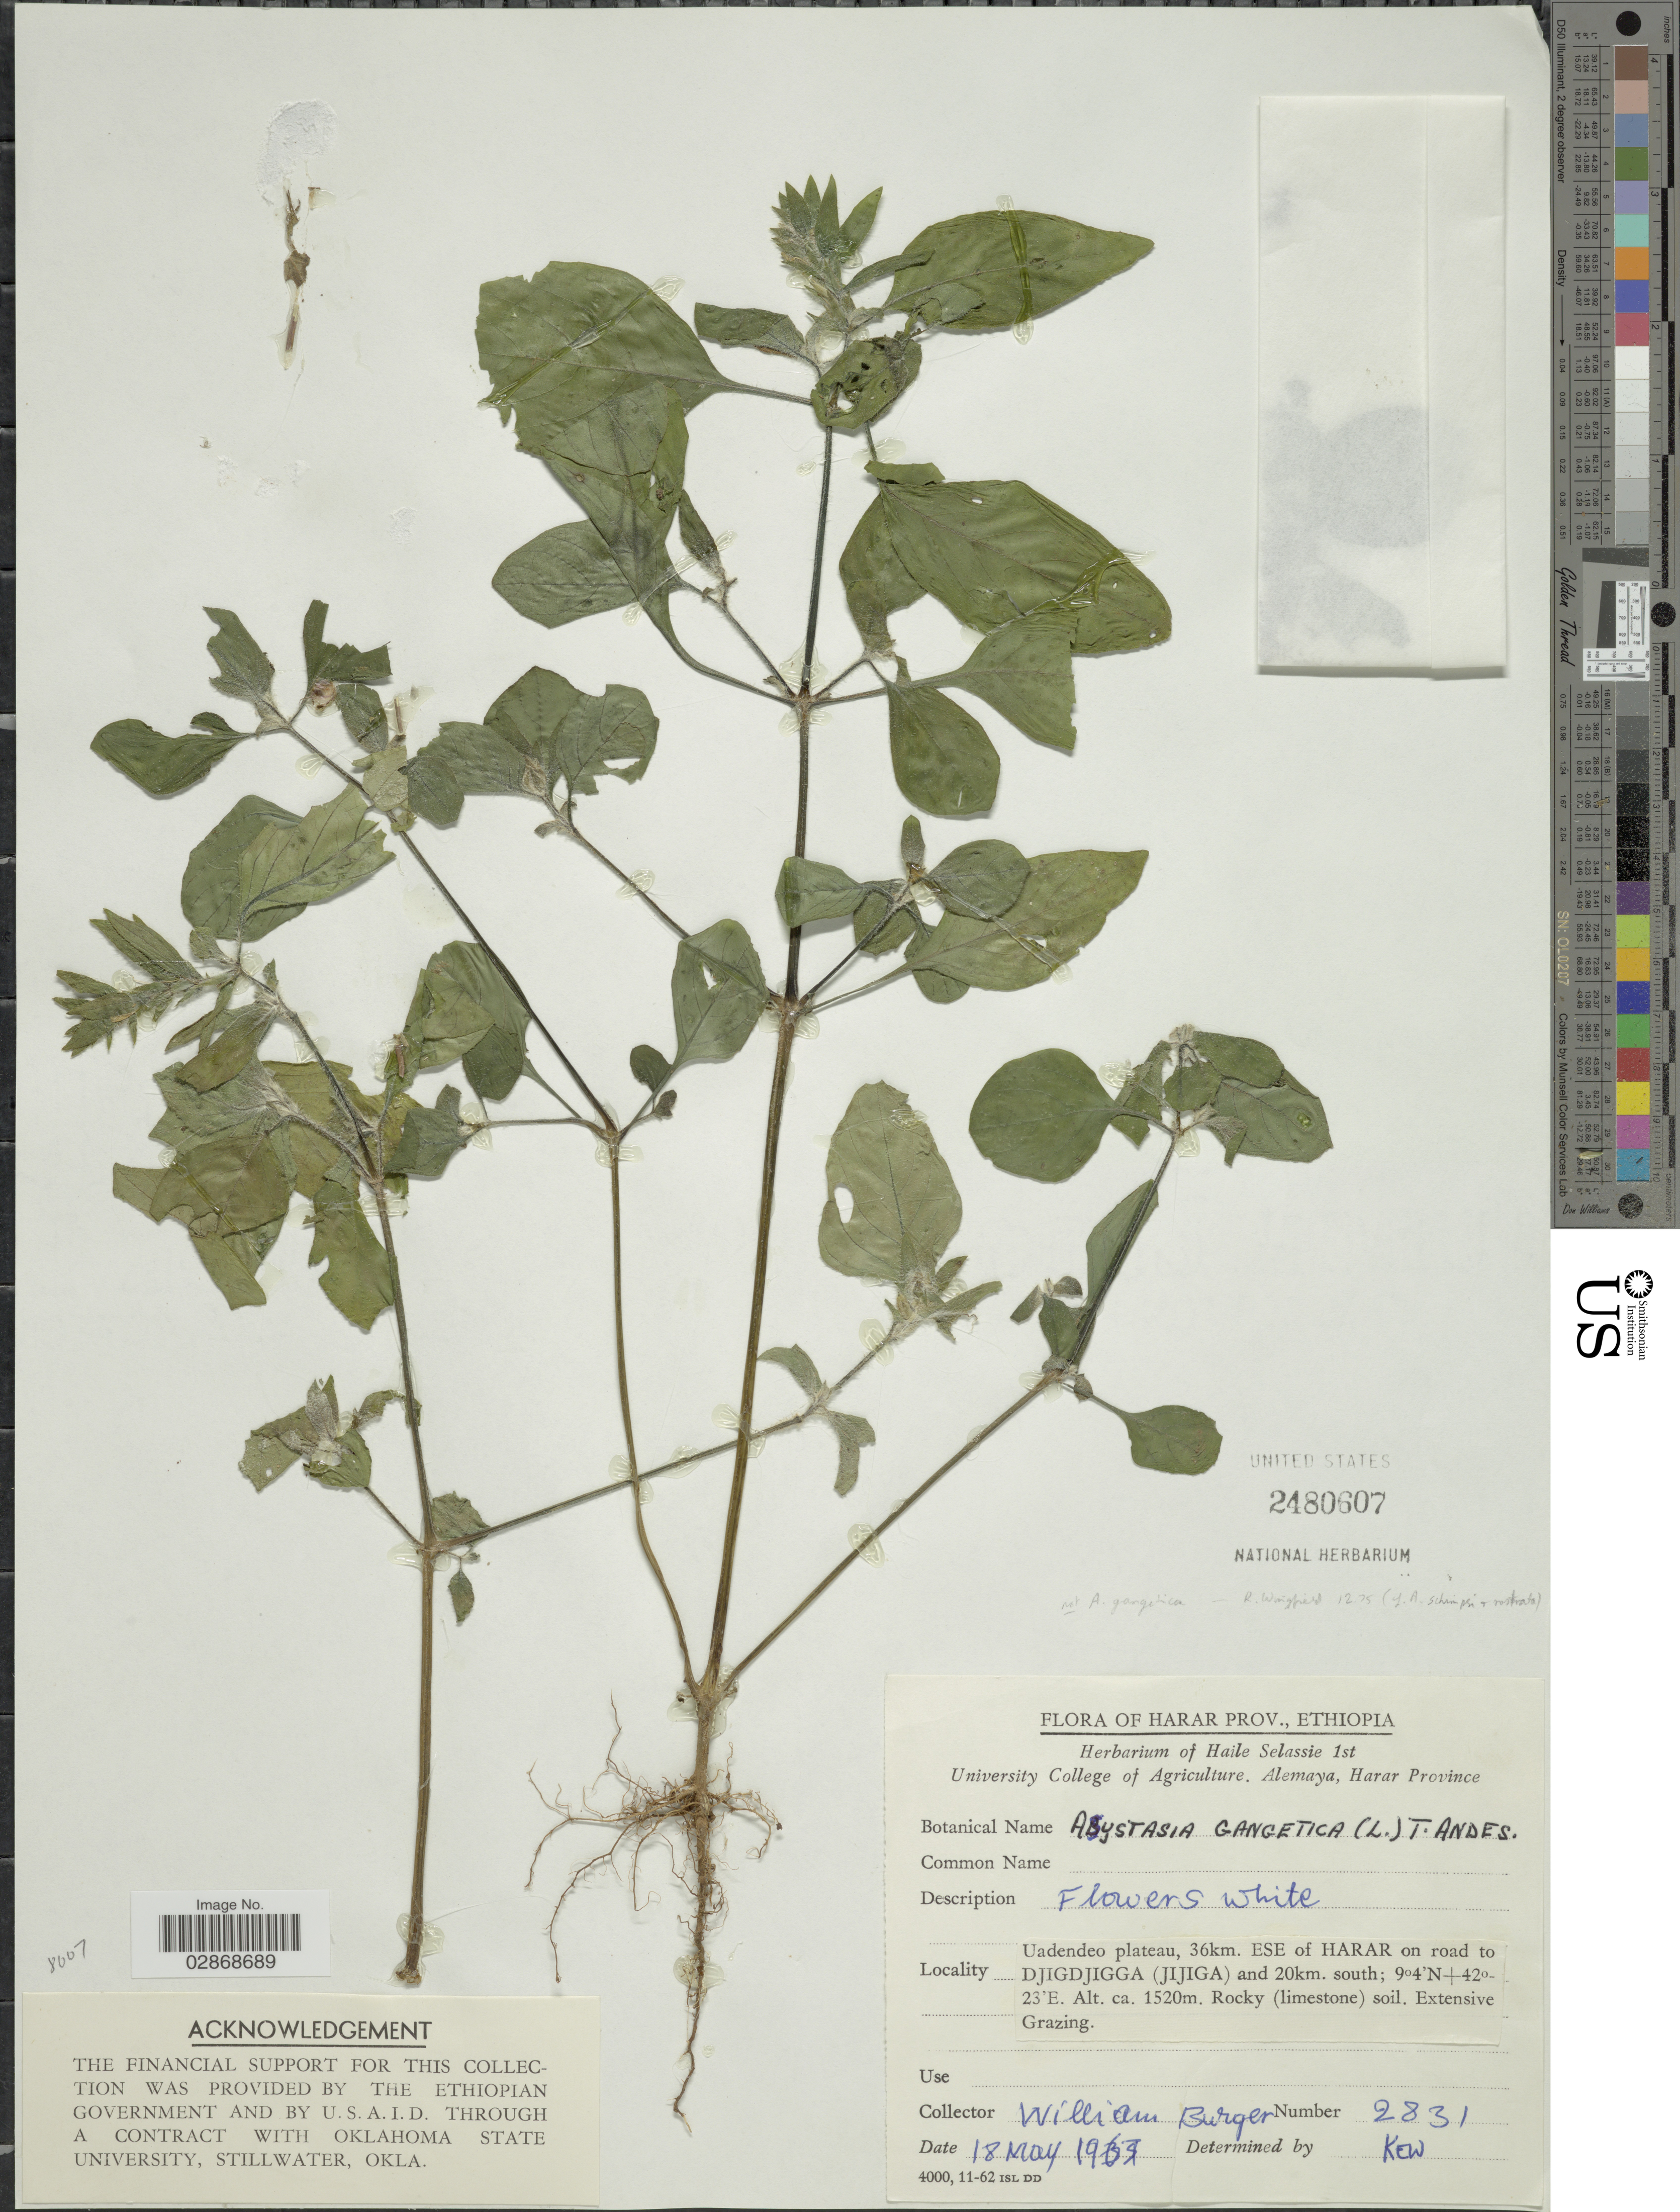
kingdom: Plantae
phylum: Tracheophyta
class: Magnoliopsida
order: Lamiales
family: Acanthaceae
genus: Asystasia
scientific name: Asystasia rostrata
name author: Solms ex Lindau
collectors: W. Burger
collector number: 2831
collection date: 1963-05-18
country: Ethiopia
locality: Harar Prov. Uadendeo plateau, 36km. ESE of HARAR on road to DJIDJIGGA (JIJIGA) and 20km. south.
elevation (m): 1520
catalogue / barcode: US 2480607